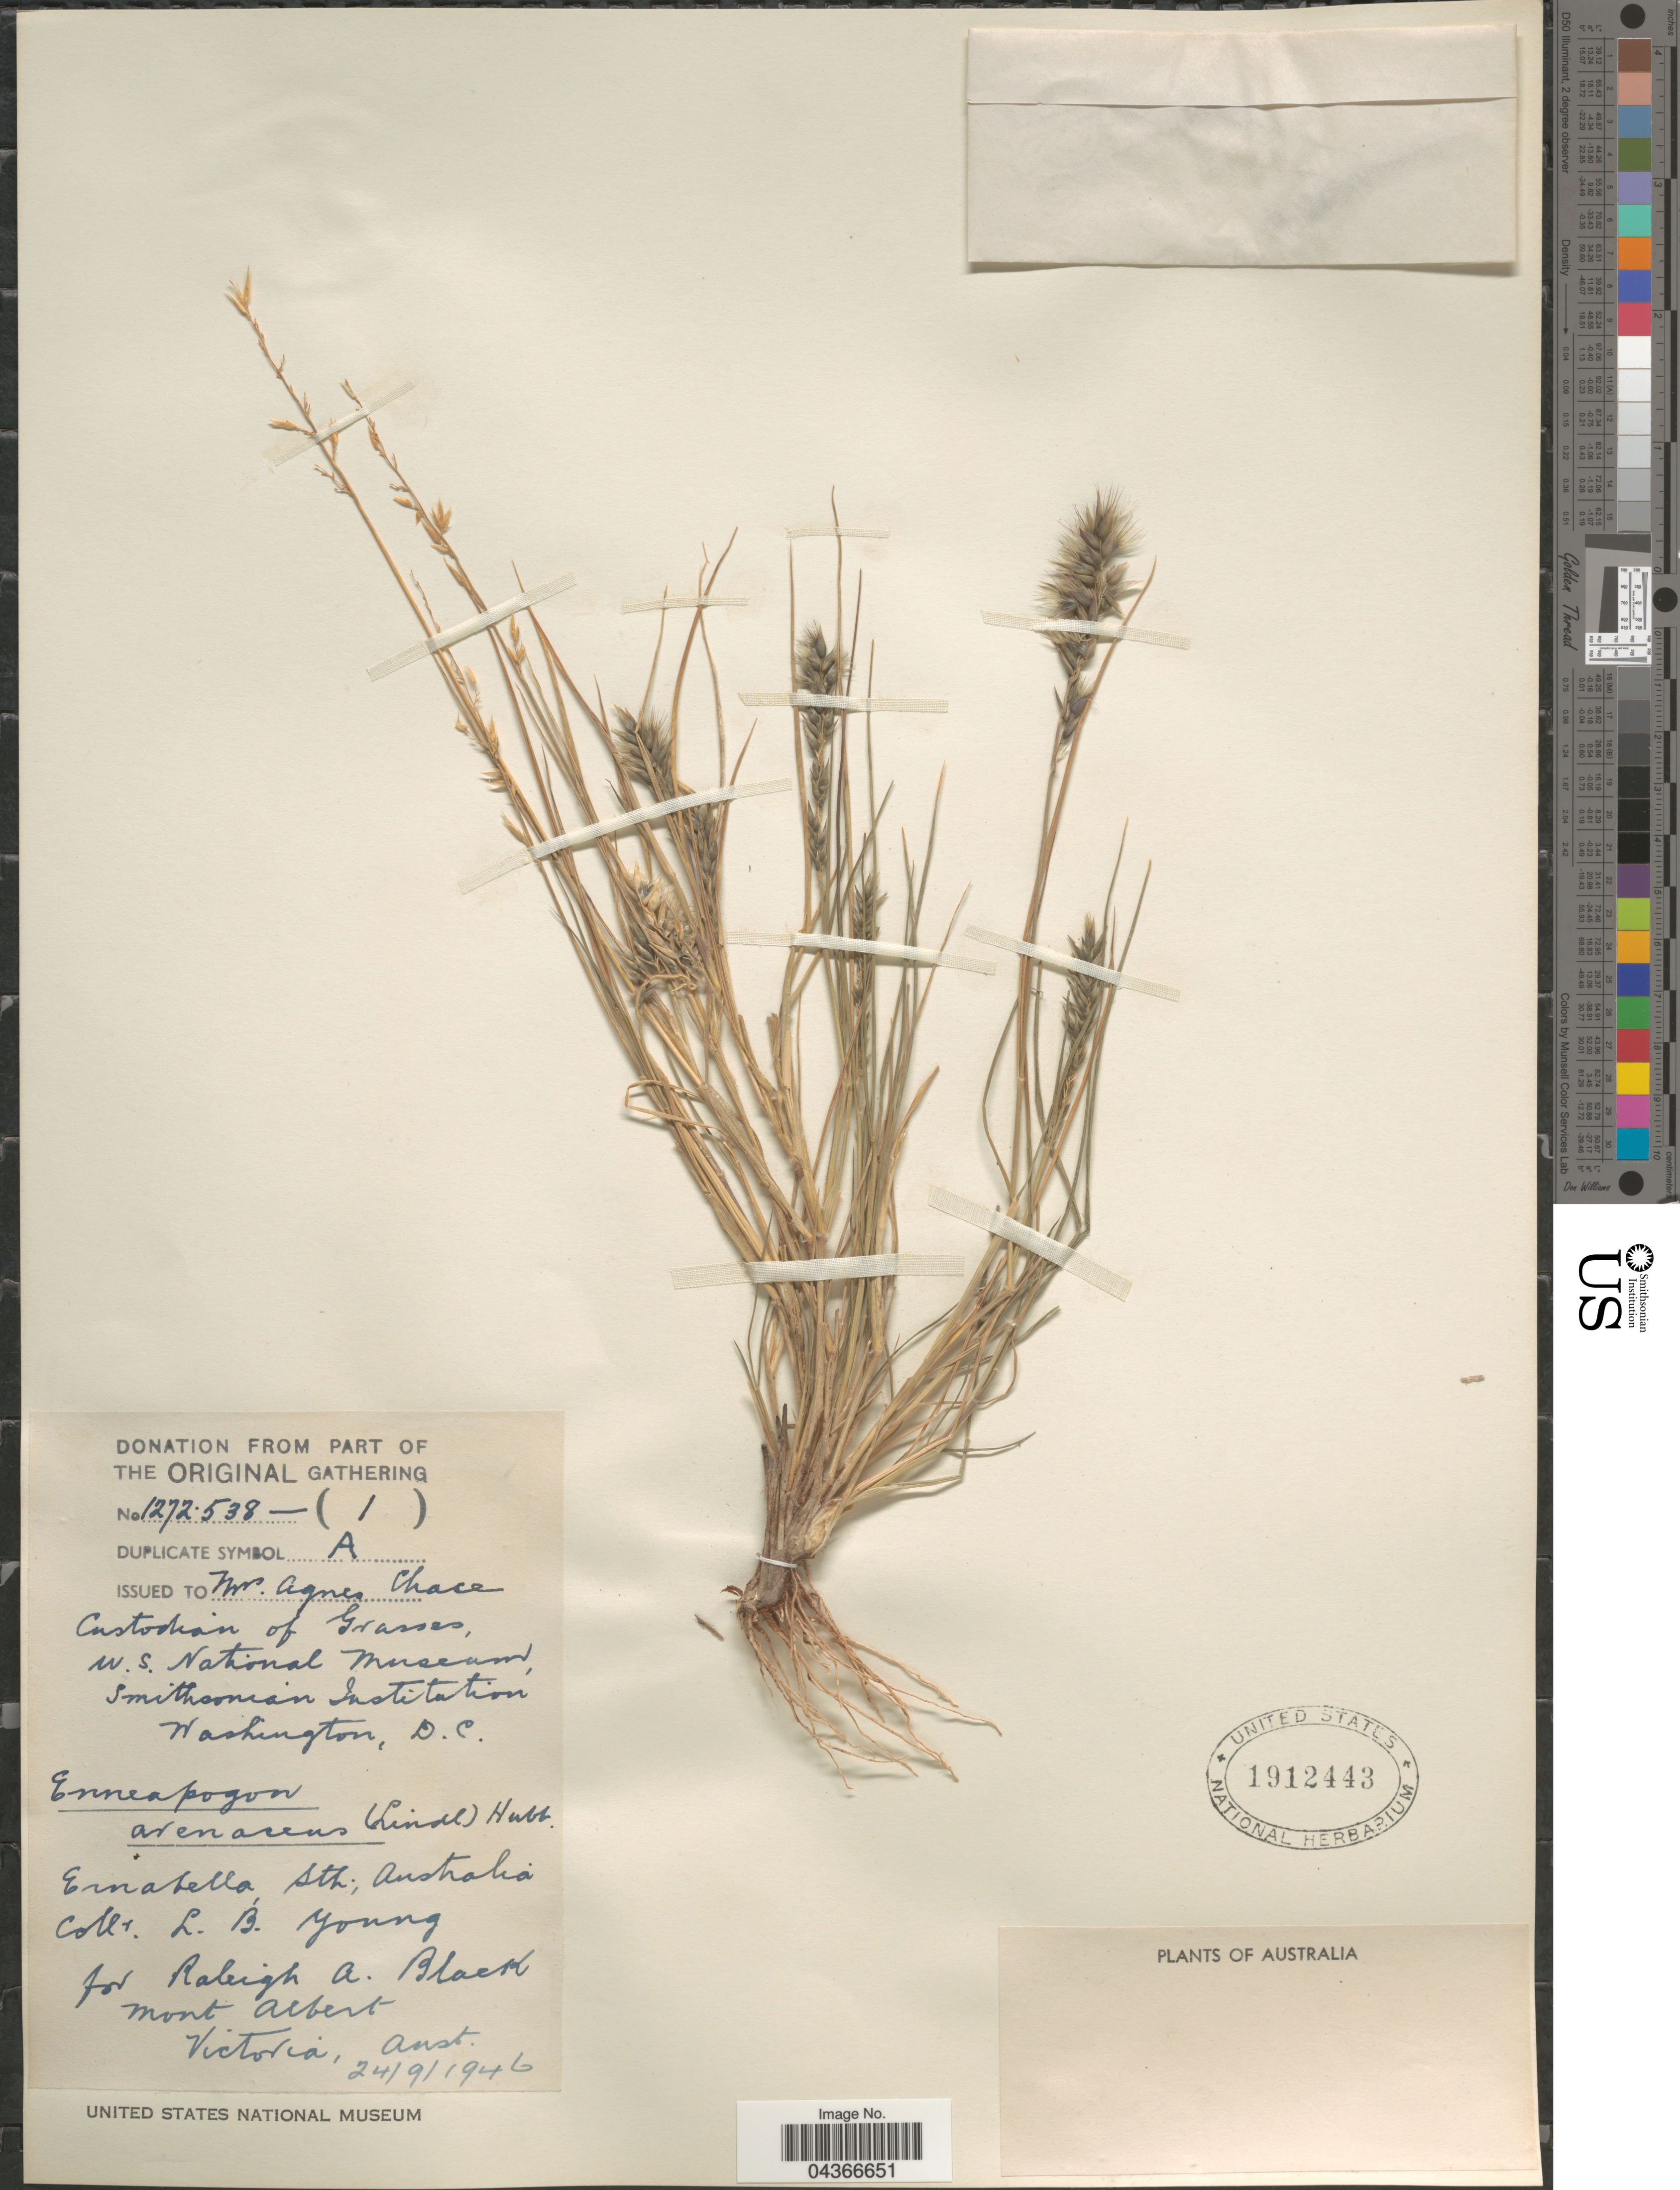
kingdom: Plantae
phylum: Tracheophyta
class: Liliopsida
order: Poales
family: Poaceae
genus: Enneapogon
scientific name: Enneapogon avenaceus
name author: (Lindl.) C.E. Hubb.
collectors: L. Young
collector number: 1272.538-(1)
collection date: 1946-09-24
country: Australia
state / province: South Australia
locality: Ernabella.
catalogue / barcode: US 1912443